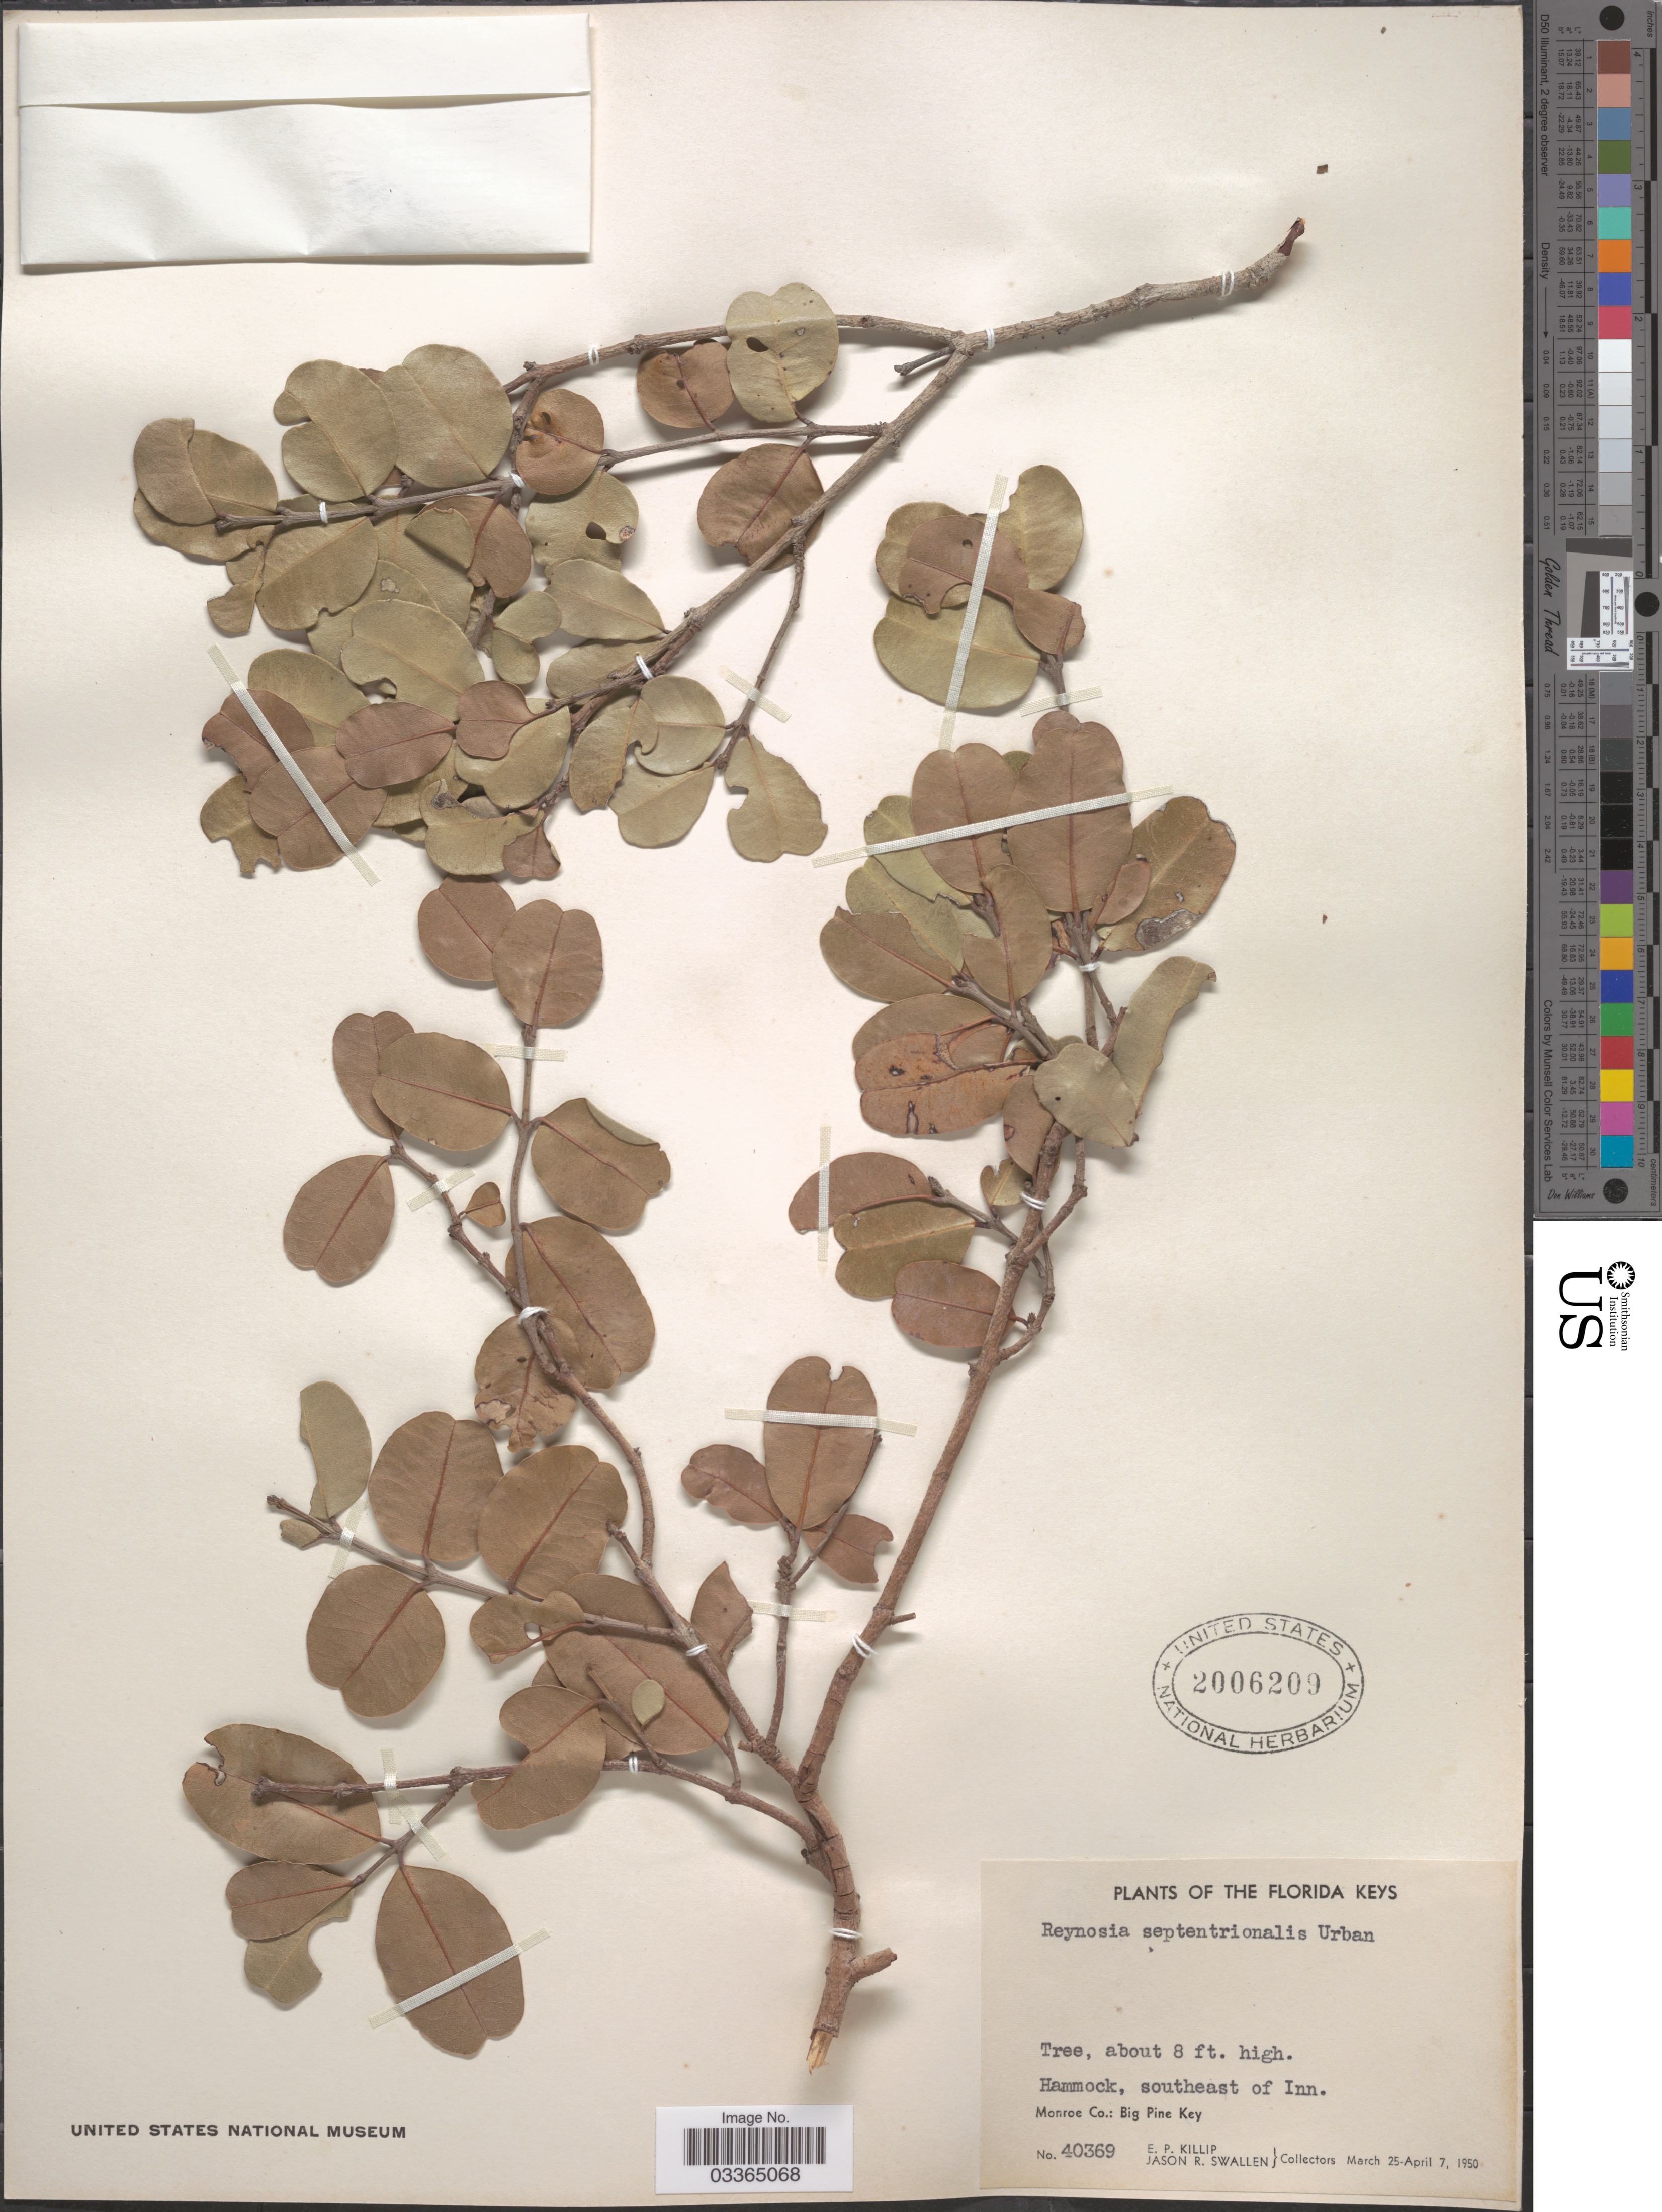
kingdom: Plantae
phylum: Tracheophyta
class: Magnoliopsida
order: Rosales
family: Rhamnaceae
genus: Reynosia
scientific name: Reynosia septentrionalis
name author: Urb.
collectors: E. P. Killip & J. R. Swallen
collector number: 40369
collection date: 1950-03-25/1950-04-07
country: United States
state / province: Florida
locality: The Florida Keys, Hammock, southeast of Inn., Monroe Co.: Big Pine Key.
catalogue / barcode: US 2006209